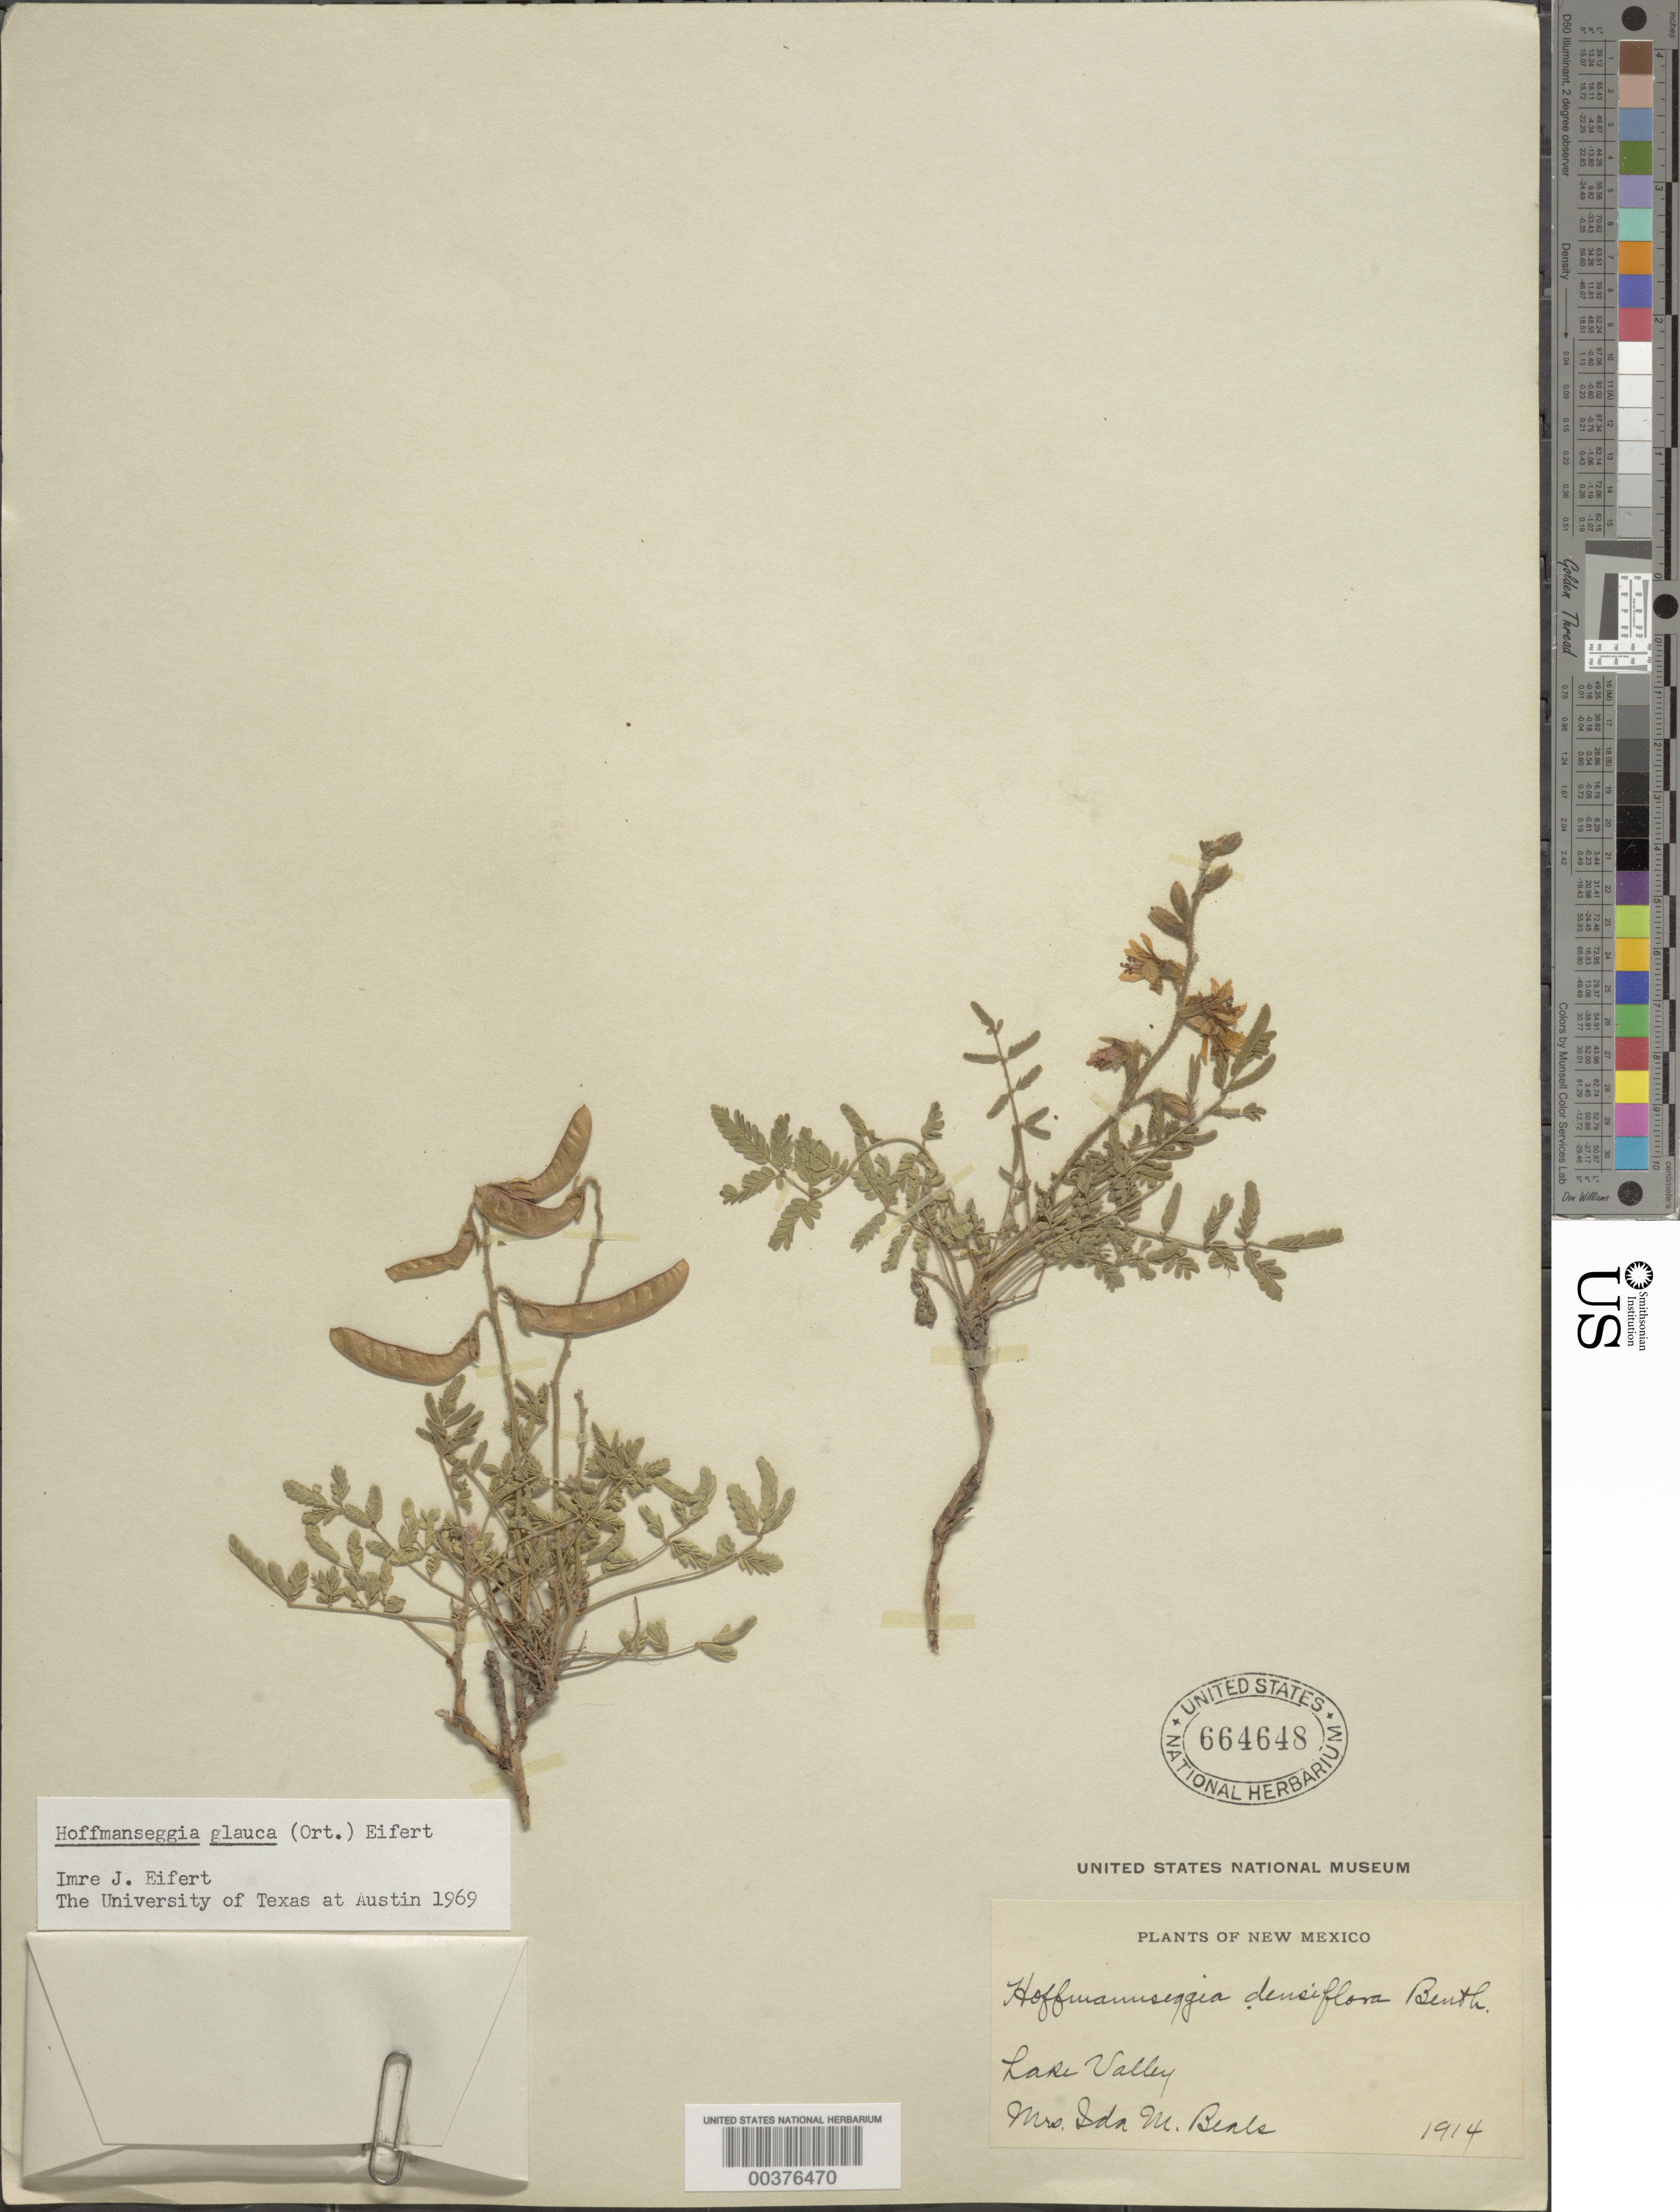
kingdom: Plantae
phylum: Tracheophyta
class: Magnoliopsida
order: Fabales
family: Fabaceae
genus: Hoffmannseggia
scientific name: Hoffmannseggia glauca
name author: (Ortega) Eifert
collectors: I. M. Beals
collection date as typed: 1914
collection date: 1914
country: United States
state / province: New Mexico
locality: Lake Valley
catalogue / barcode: US 664648